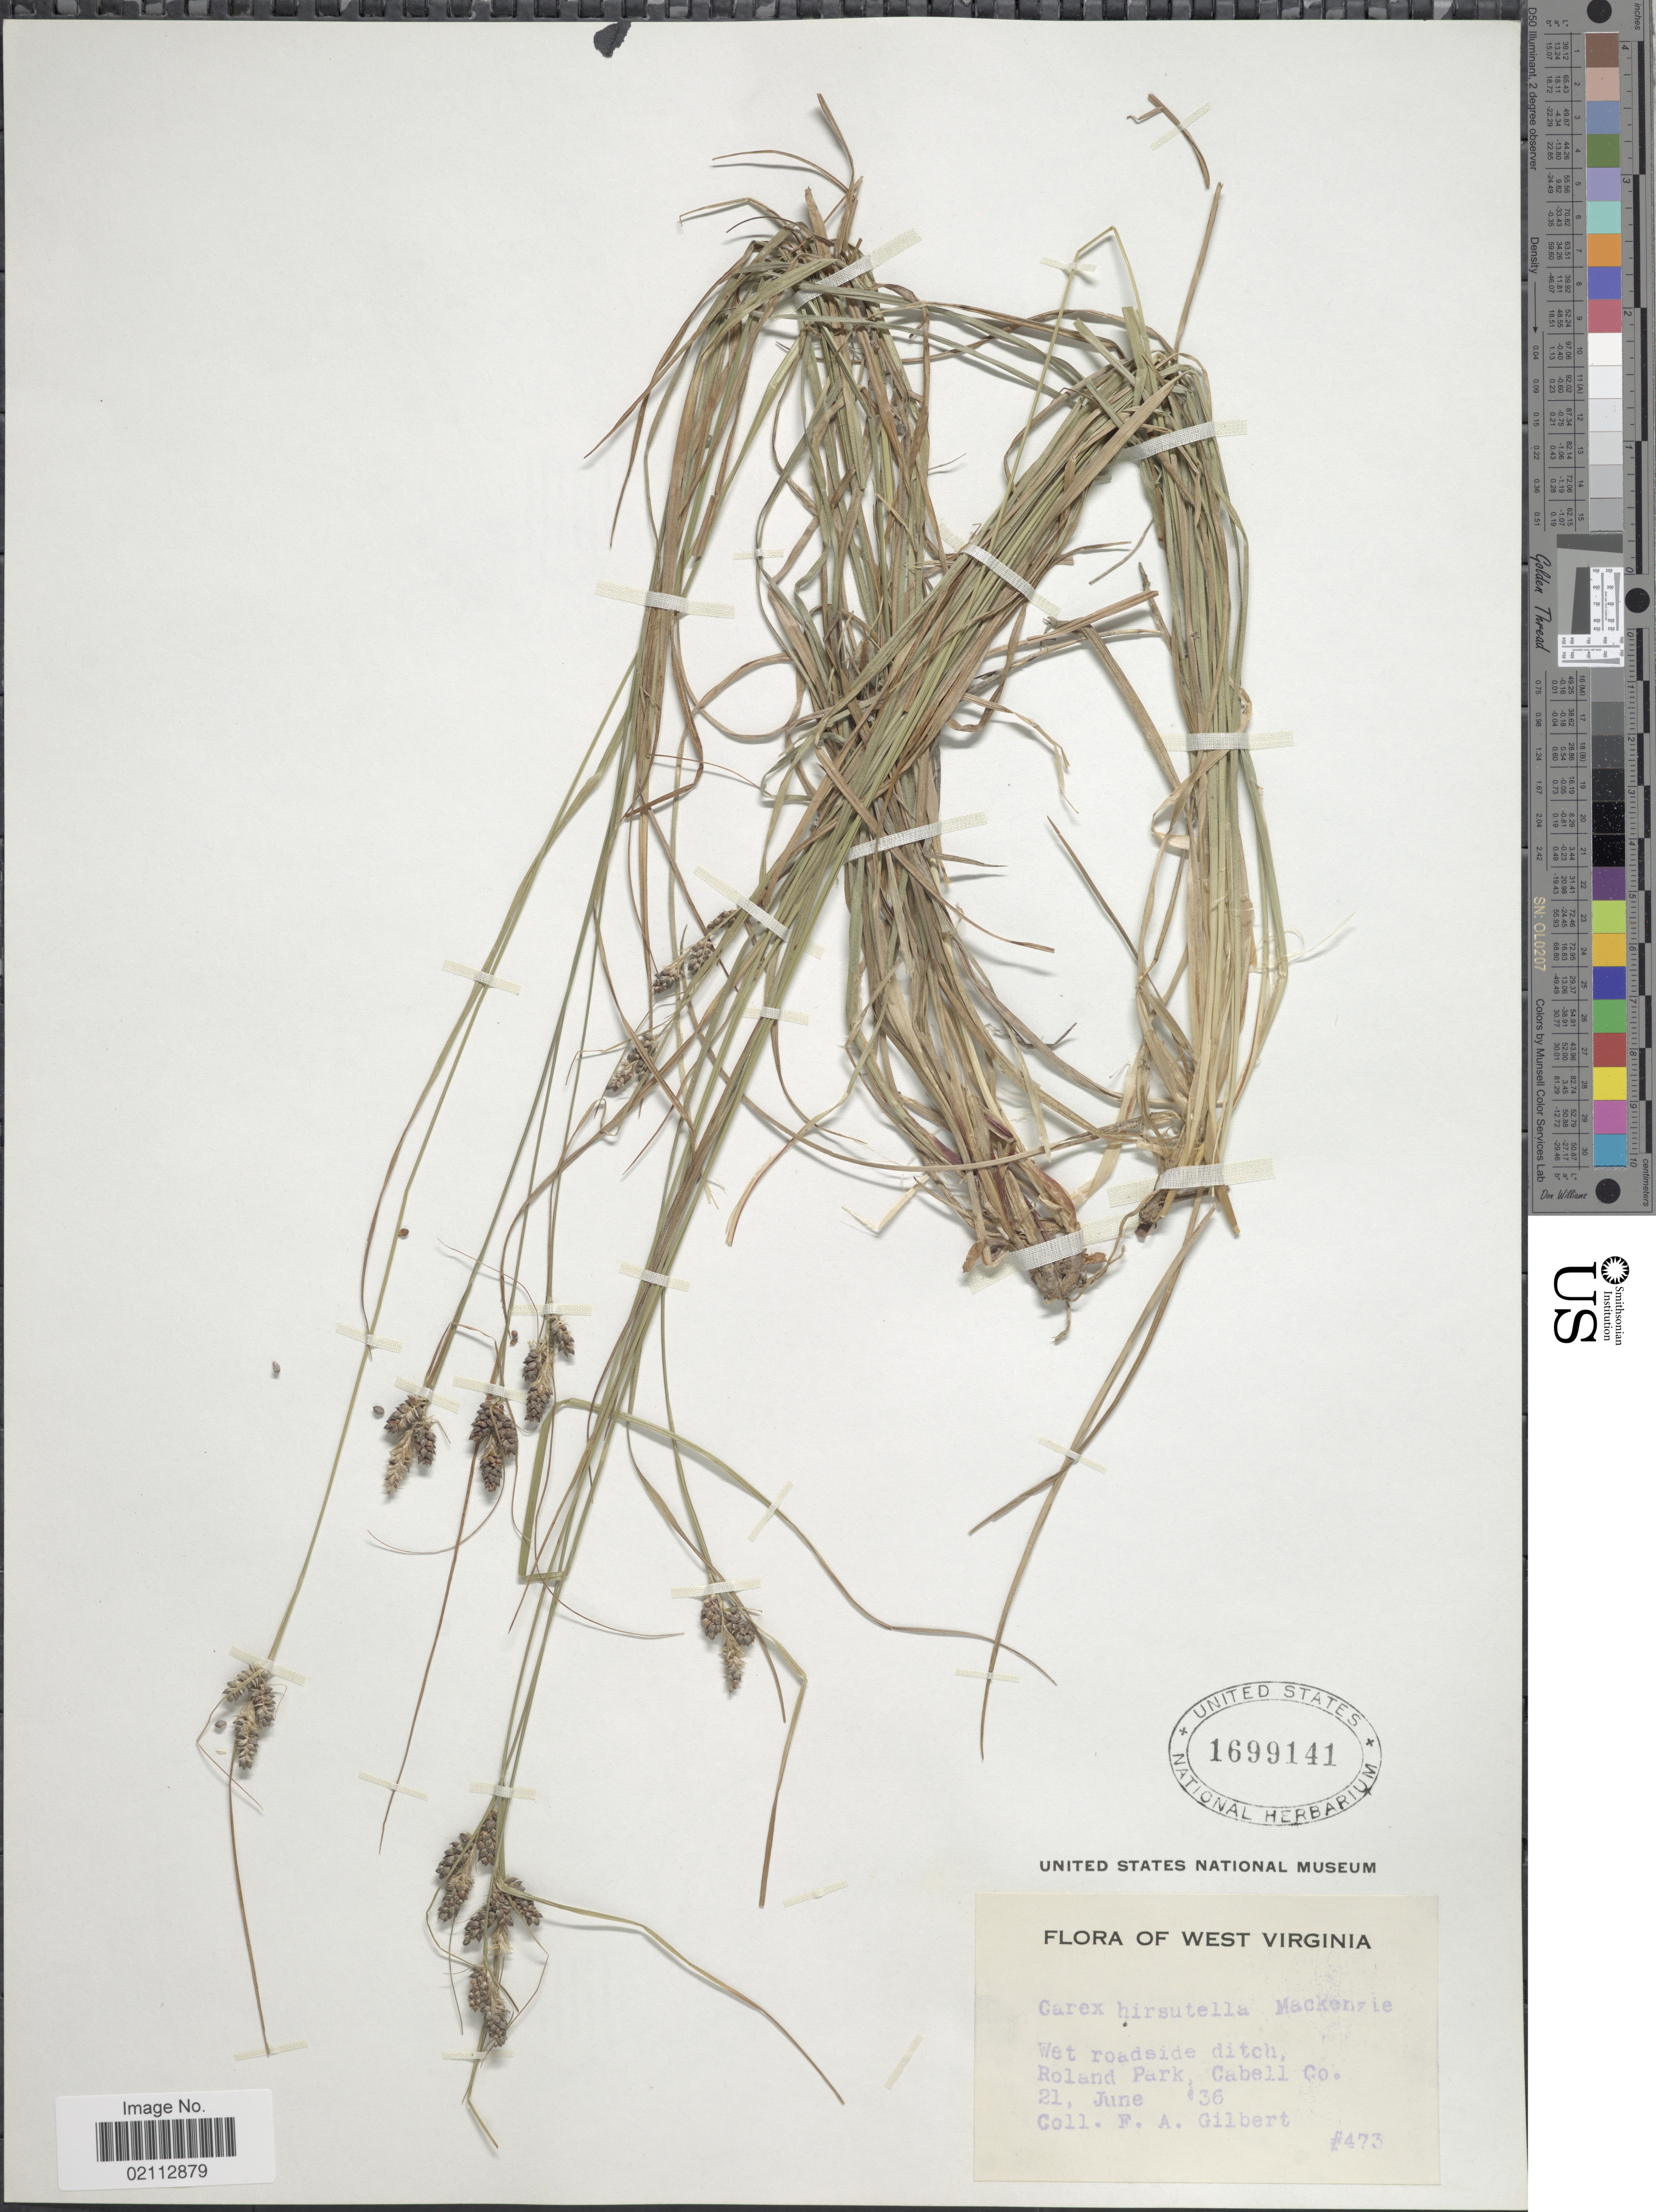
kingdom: Plantae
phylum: Tracheophyta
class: Liliopsida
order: Poales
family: Cyperaceae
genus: Carex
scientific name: Carex hirsutella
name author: Mack.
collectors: F. A. Gilbert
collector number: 473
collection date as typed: Transcribed d/m/y: 21/6/36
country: United States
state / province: West Virginia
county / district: Cabell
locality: Wet roadside ditch, Roland Park, Cabell Co.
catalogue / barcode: US 1699141